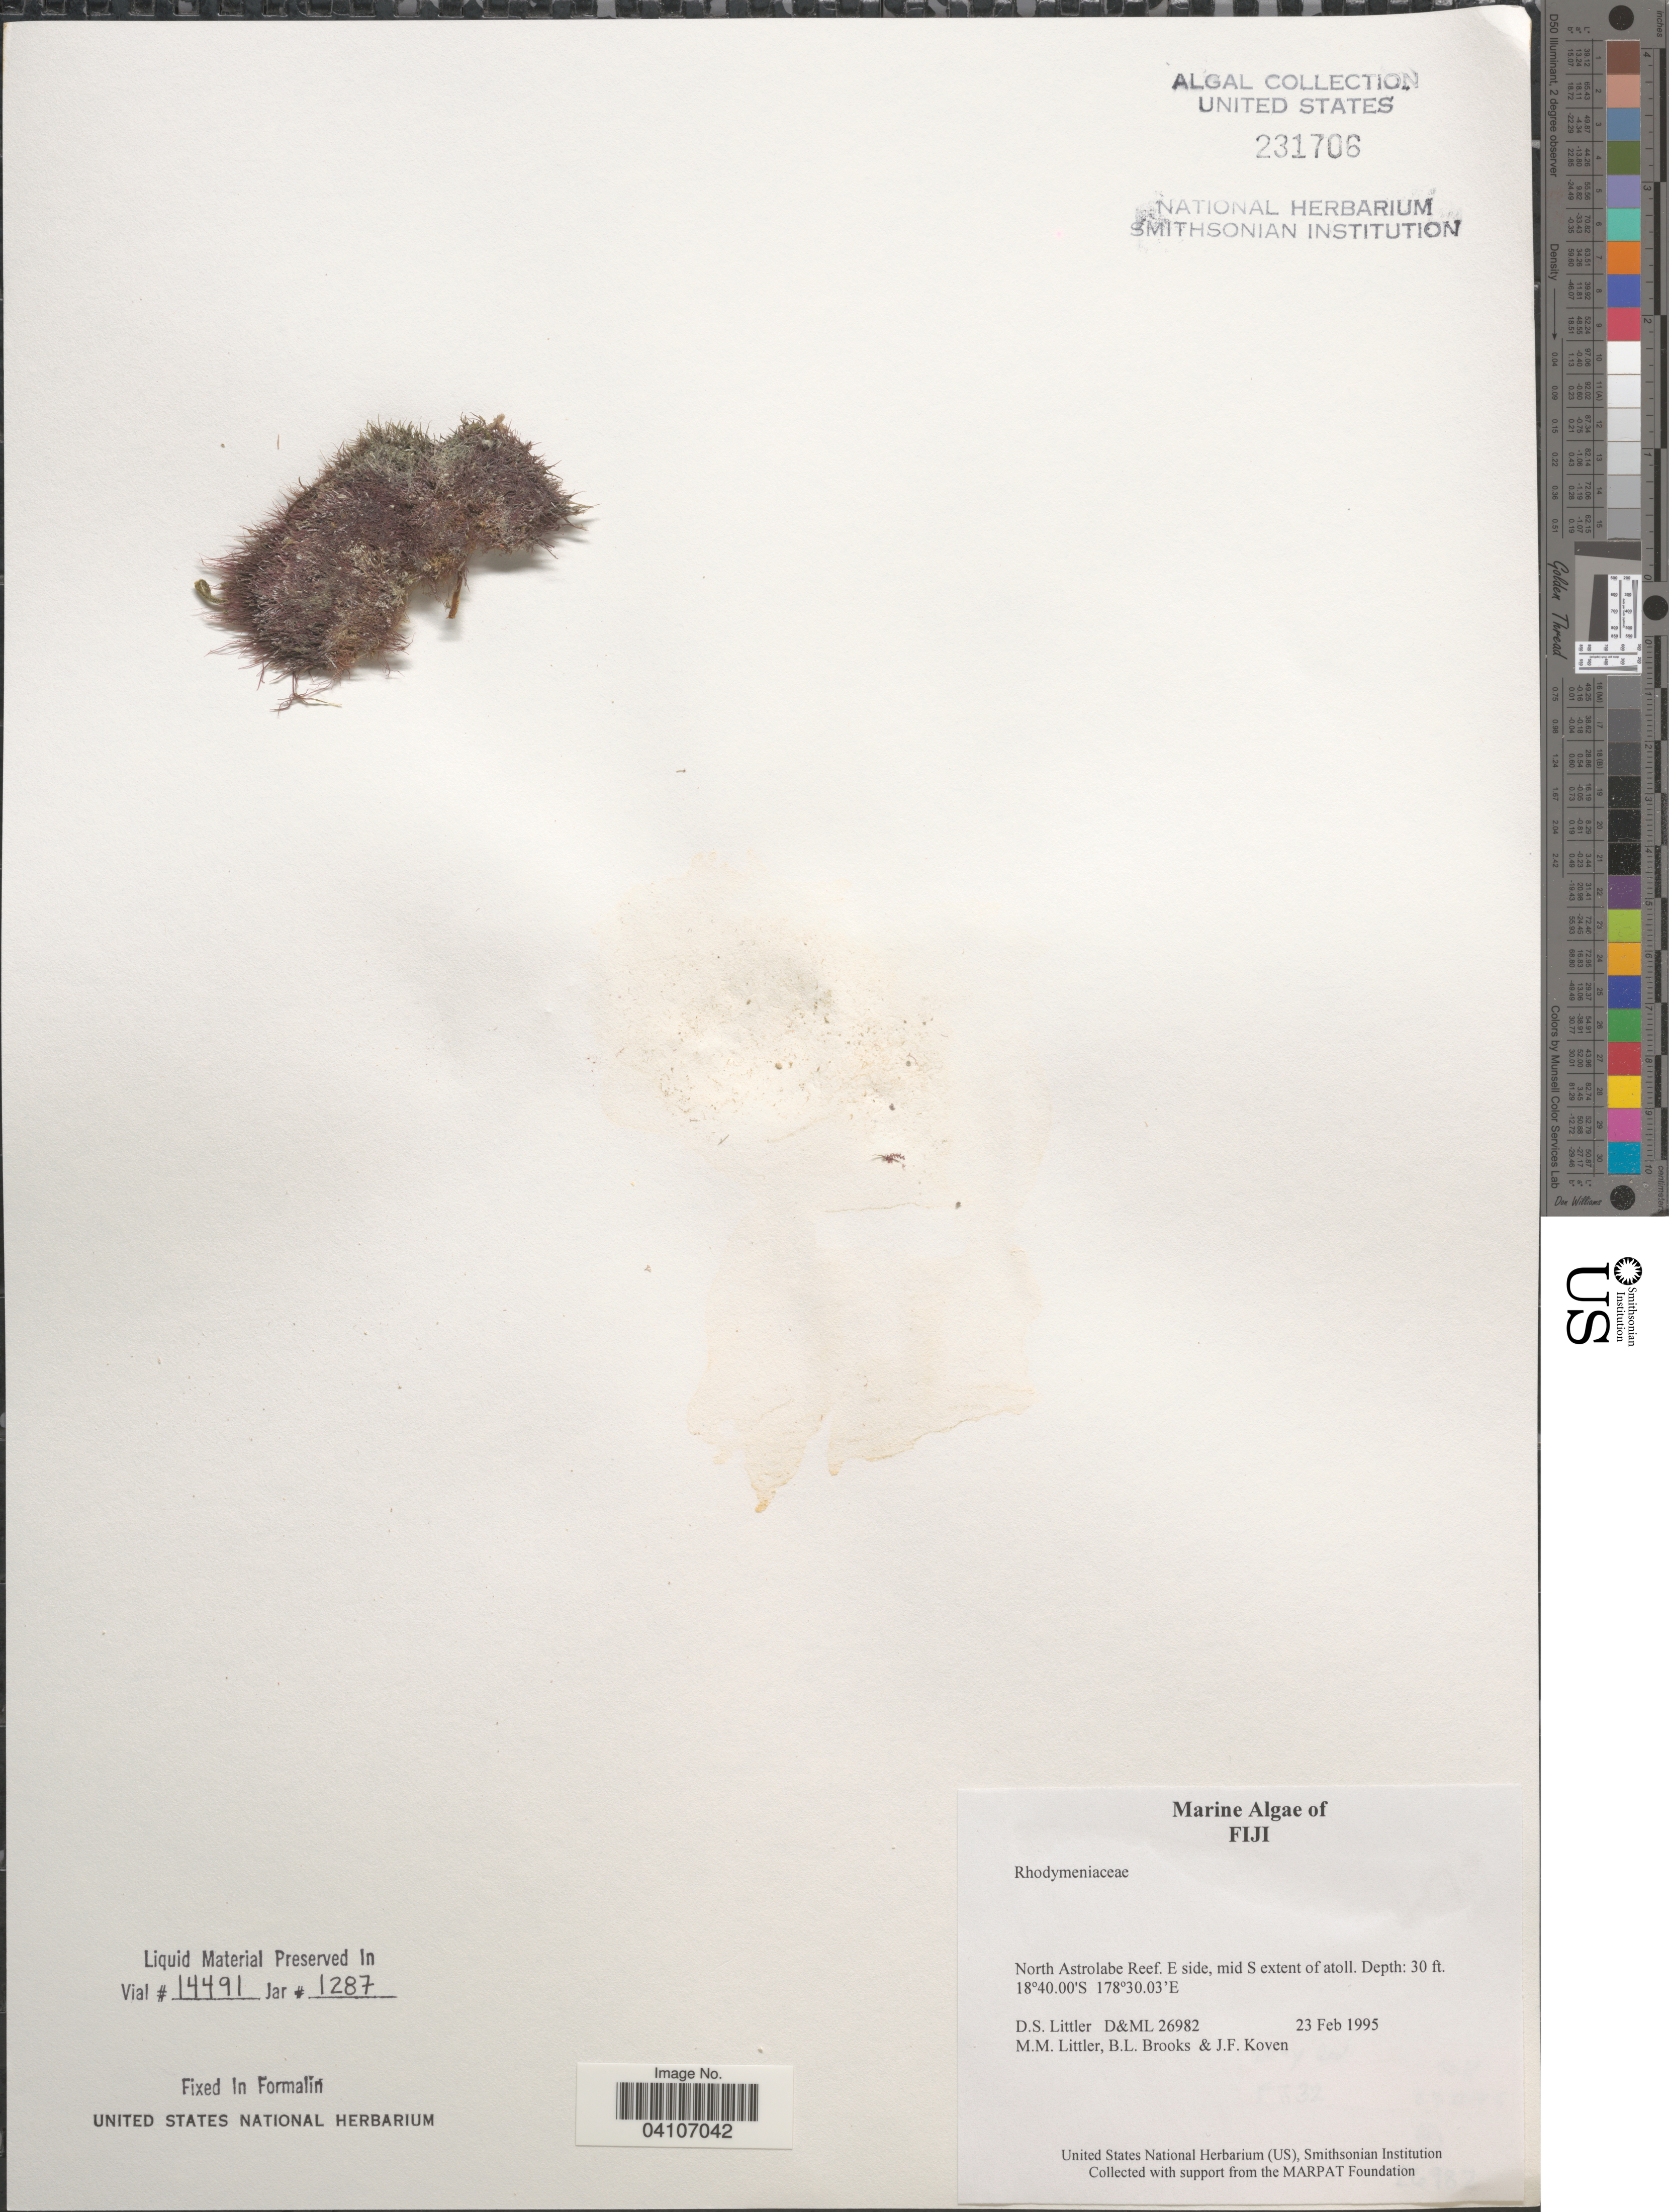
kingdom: Plantae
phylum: Rhodophyta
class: Florideophyceae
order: Rhodymeniales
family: Rhodymeniaceae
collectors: D. S. Littler, B. Brooks & J. Koven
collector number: D&ML26982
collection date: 1995-02-23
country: Fiji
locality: North Astrolabe Reef. E side, mid S extent of atoll.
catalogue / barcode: US 231706